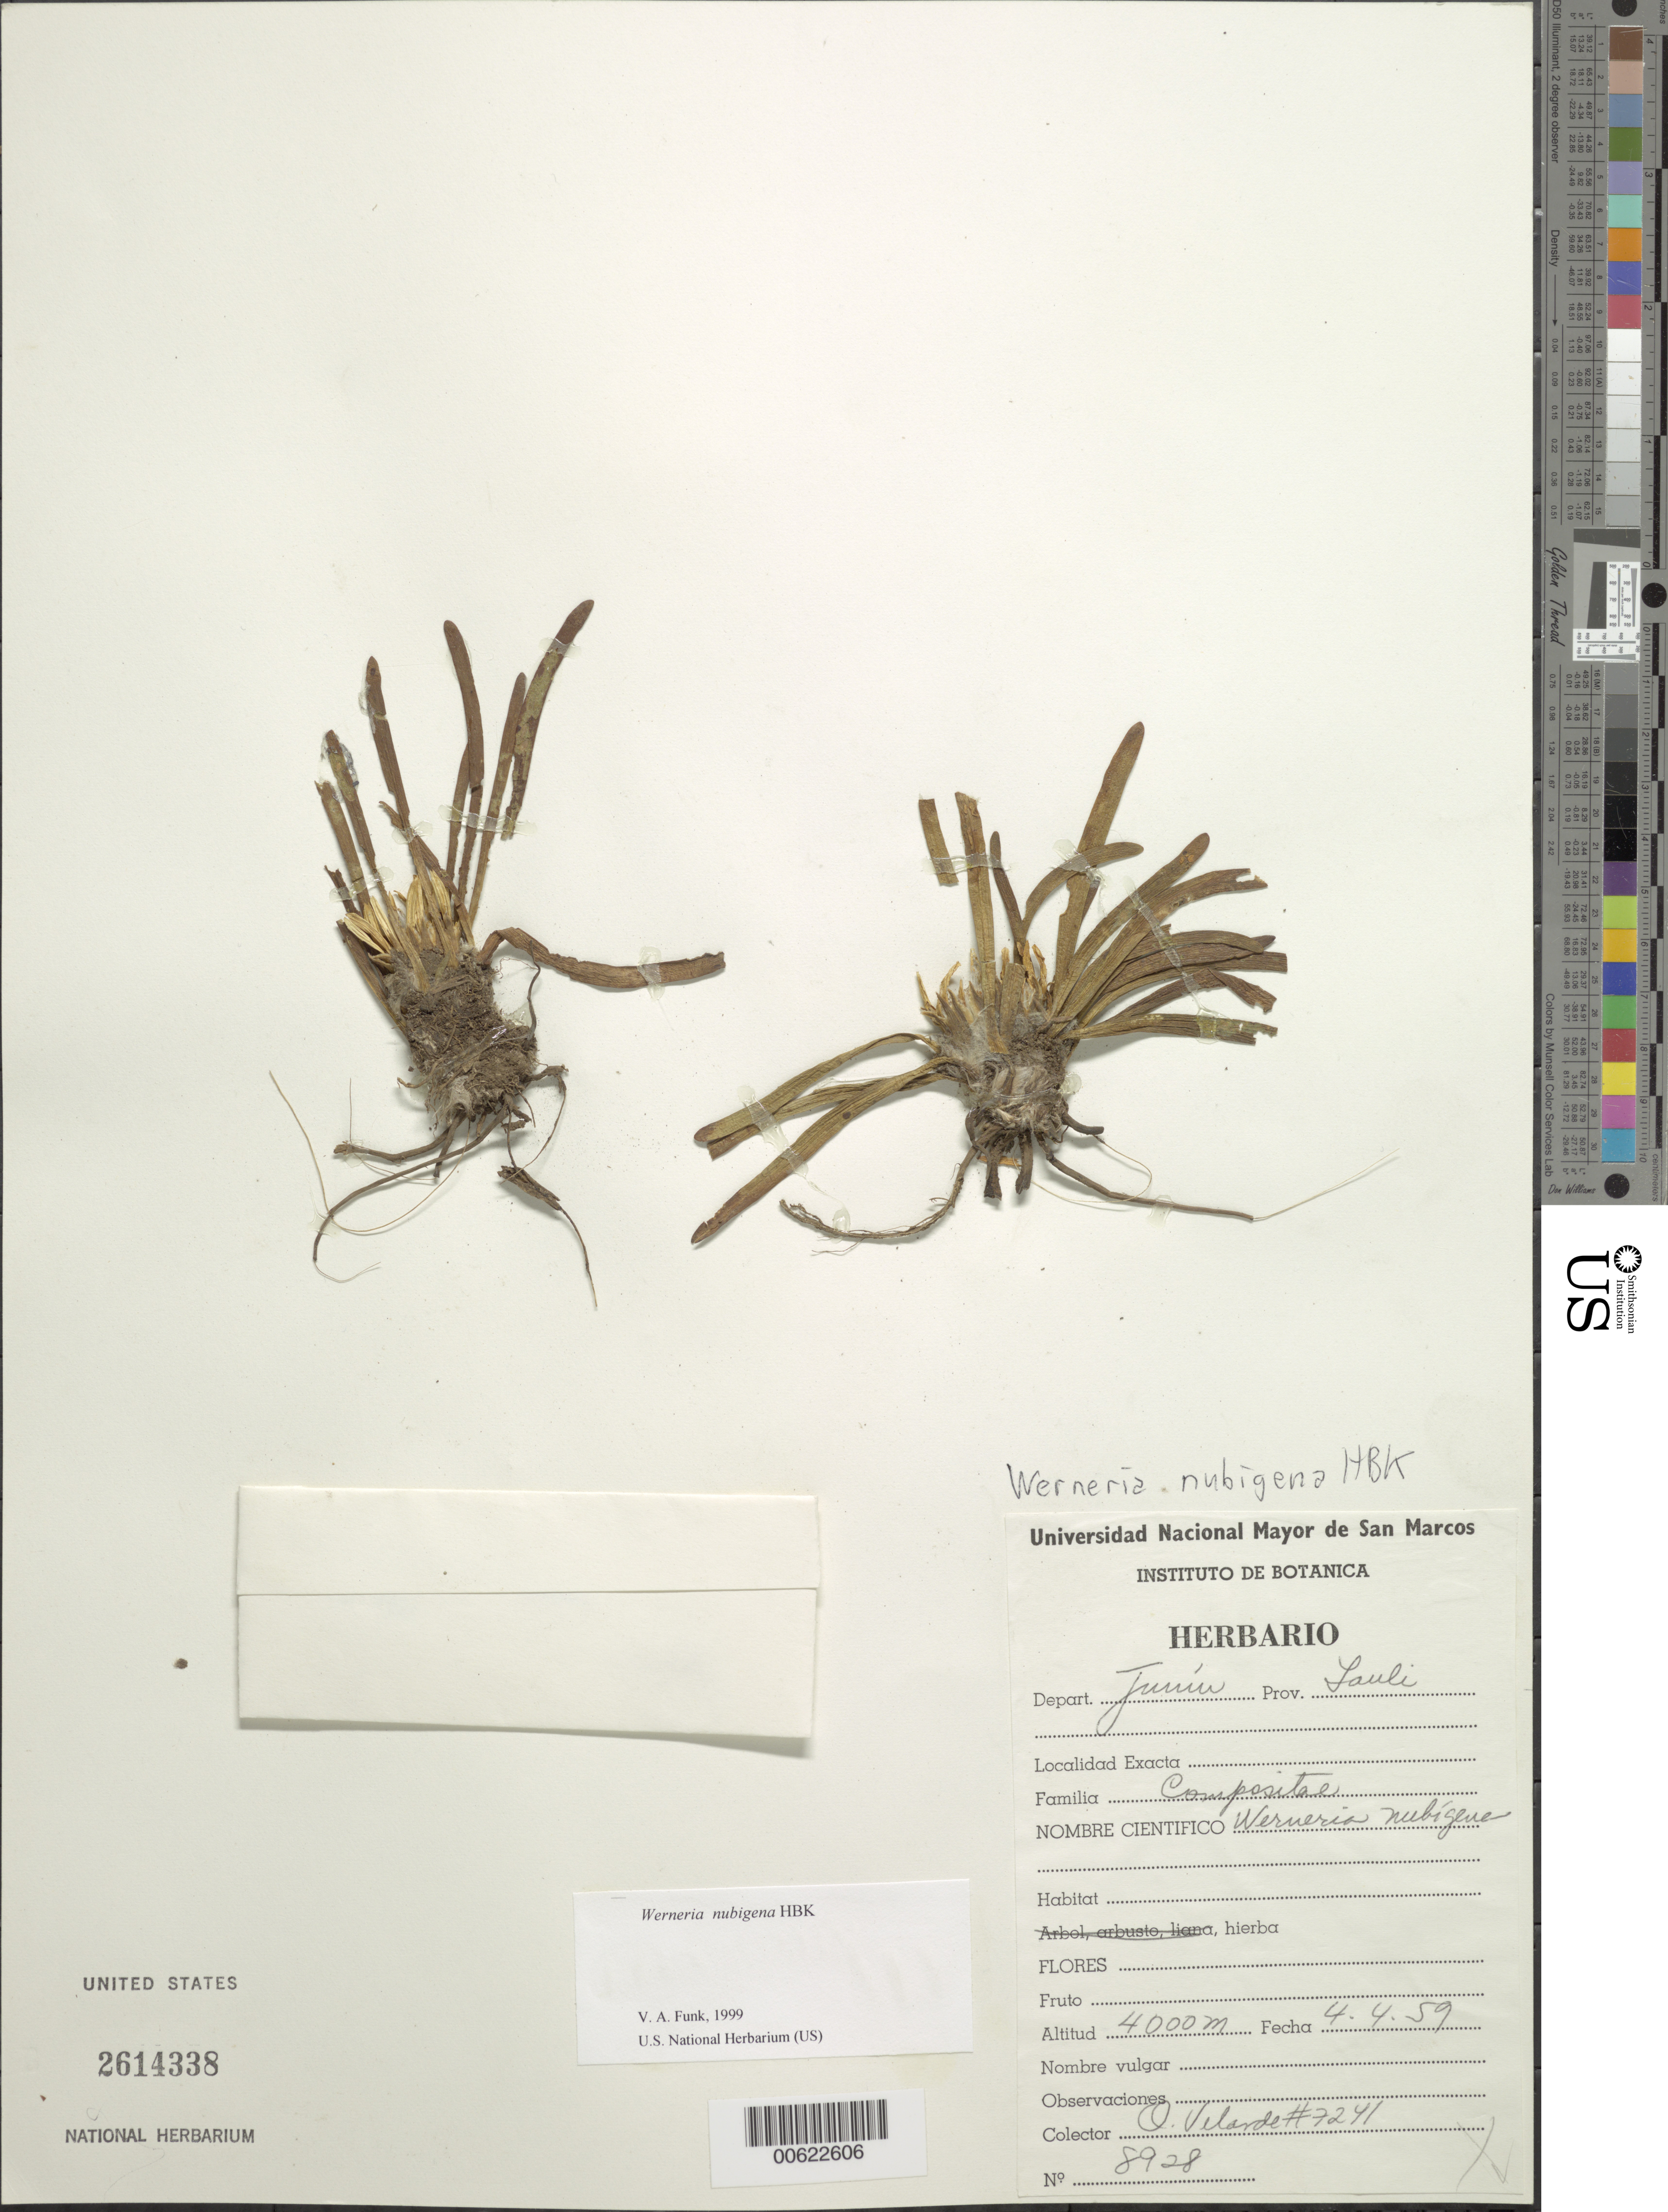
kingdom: Plantae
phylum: Tracheophyta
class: Magnoliopsida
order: Asterales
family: Asteraceae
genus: Werneria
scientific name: Werneria nubigena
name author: Kunth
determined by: Funk, Vicki A., (BOT), Smithsonian Institution - National Museum of Natural History (UNITED STATES)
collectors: O. Velarde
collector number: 8928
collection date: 1959-04-04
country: Peru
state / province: Junín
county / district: Yauli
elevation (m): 4000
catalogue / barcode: US 2614338